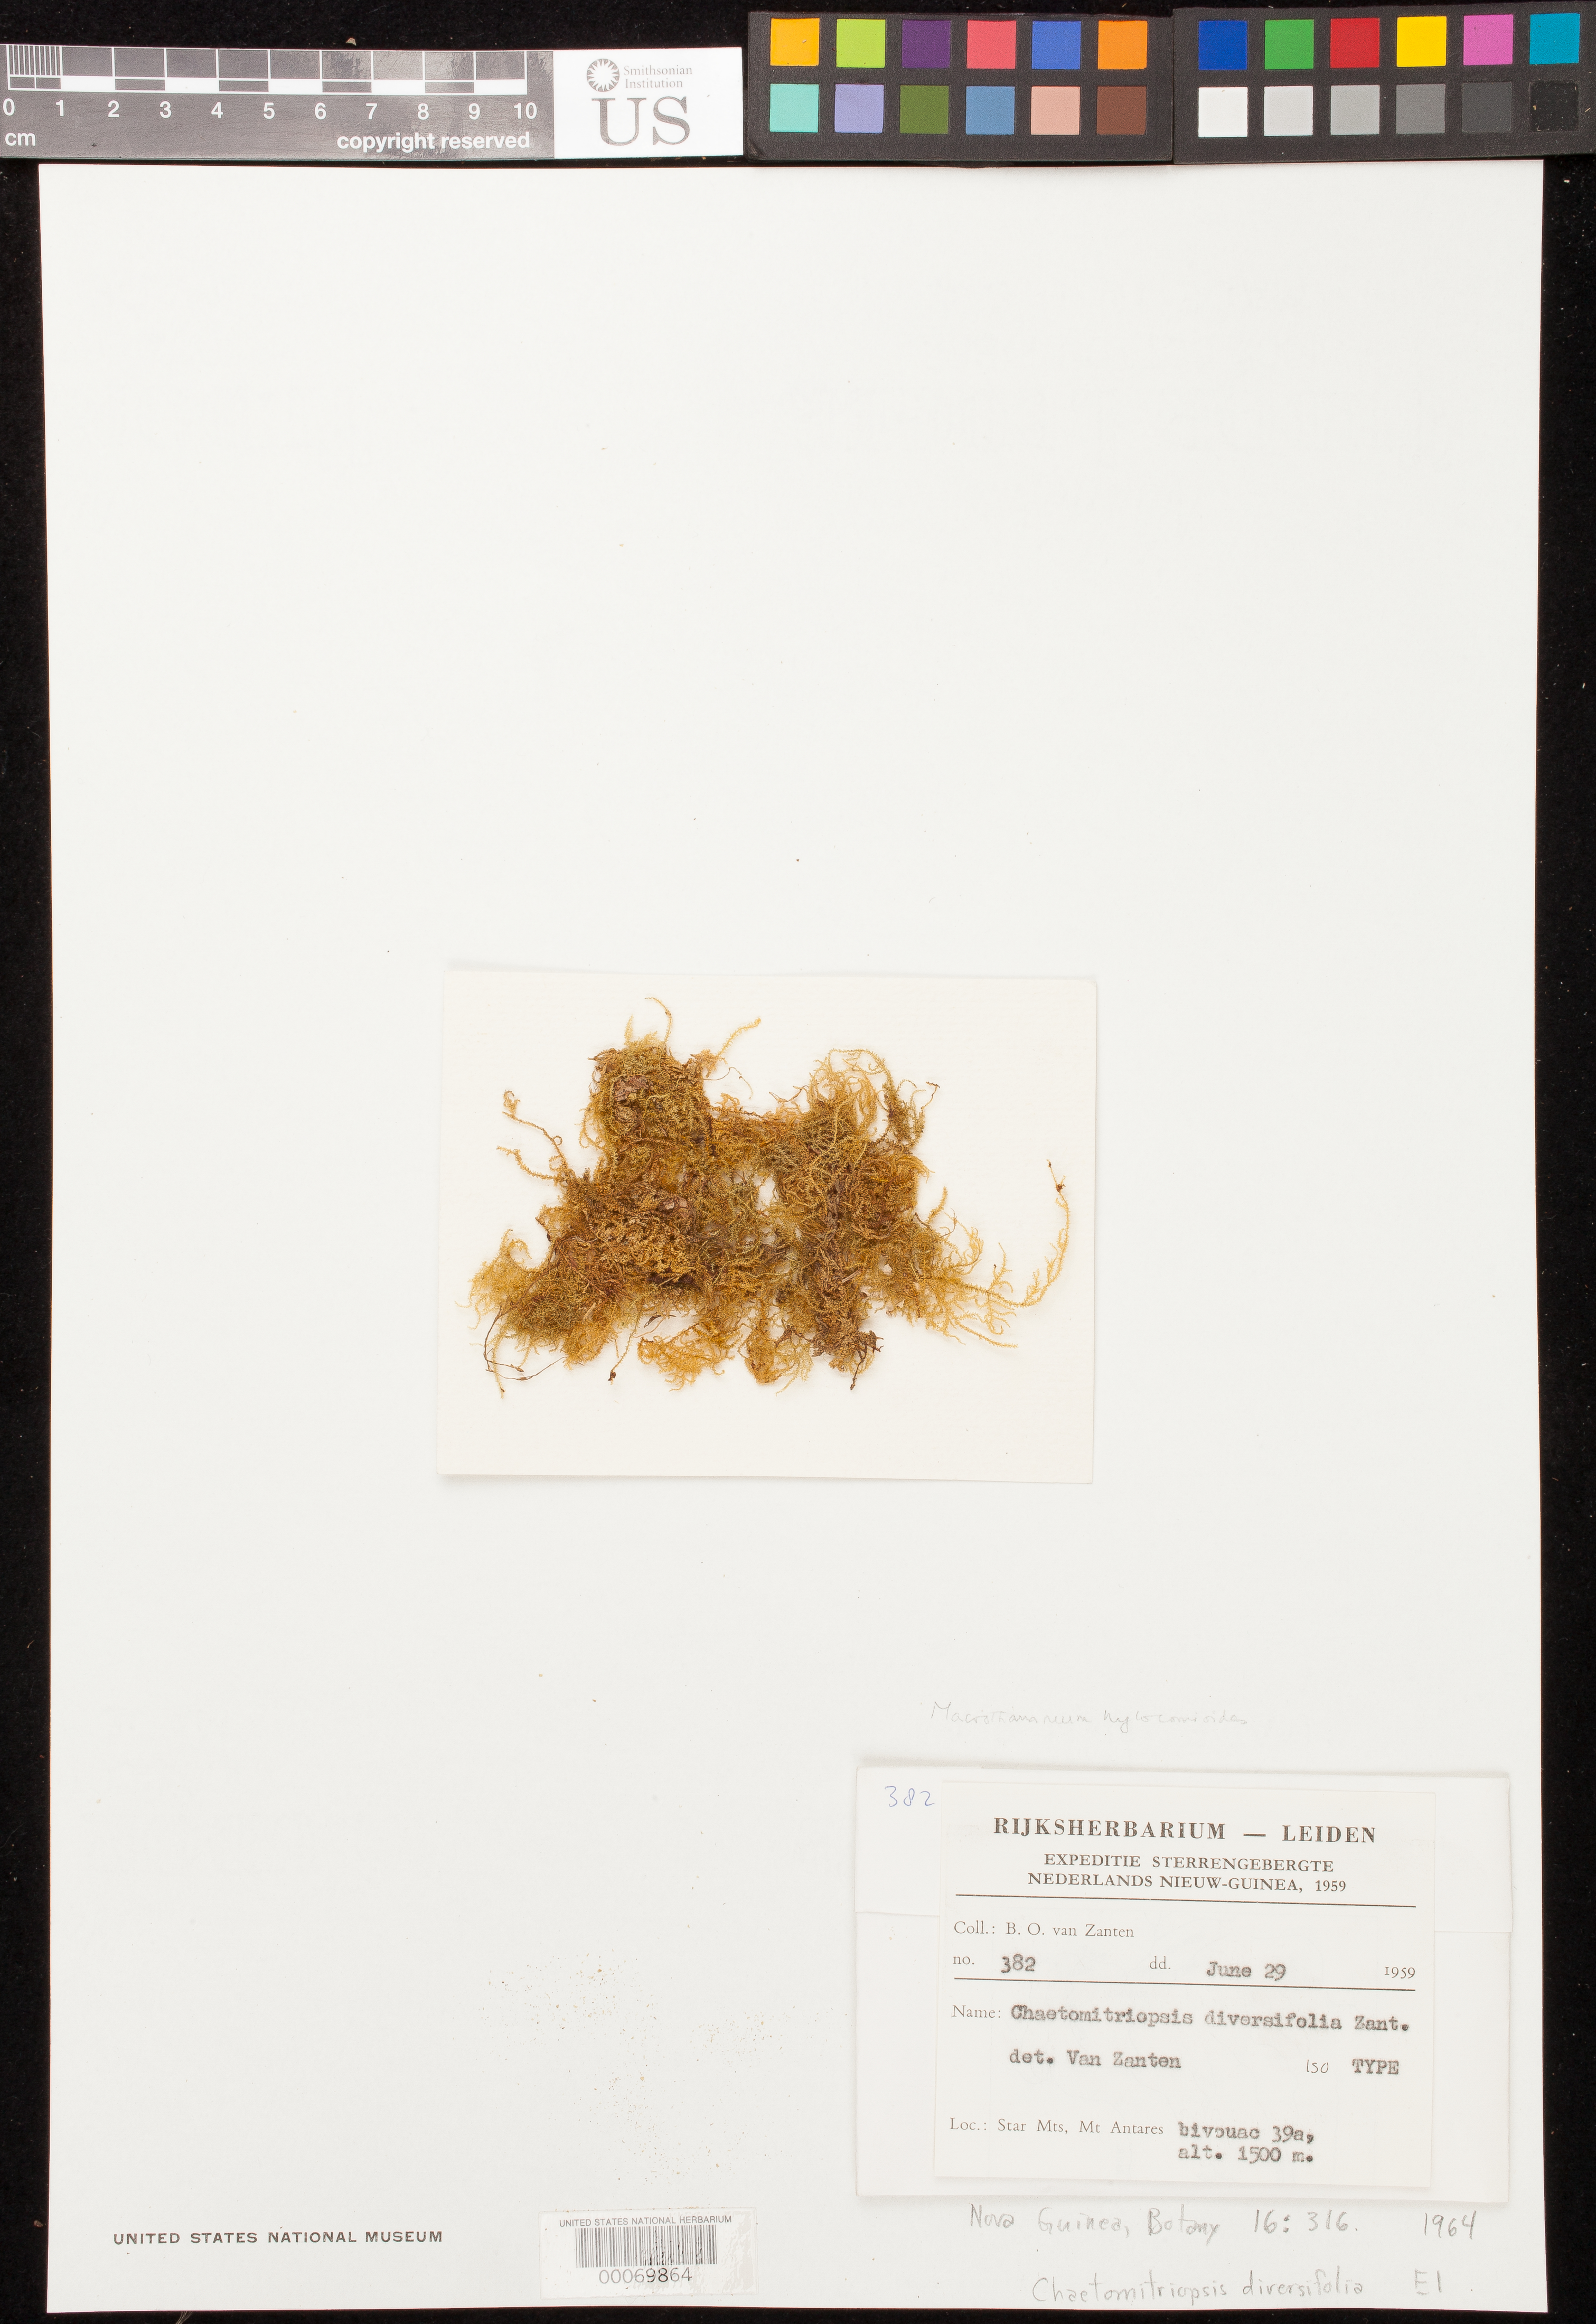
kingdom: Plantae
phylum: Bryophyta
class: Bryopsida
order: Hookeriales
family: Hookeriaceae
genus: Chaetomitriopsis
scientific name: Chaetomitriopsis diversifolia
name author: van Zanten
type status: Isotype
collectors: B. van Zanten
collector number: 382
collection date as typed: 29 Jun 1959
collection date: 1959-06-29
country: Indonesia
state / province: Papua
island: New Guinea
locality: Star Mts., Mt. Antares. Irian Jaya.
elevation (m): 1500